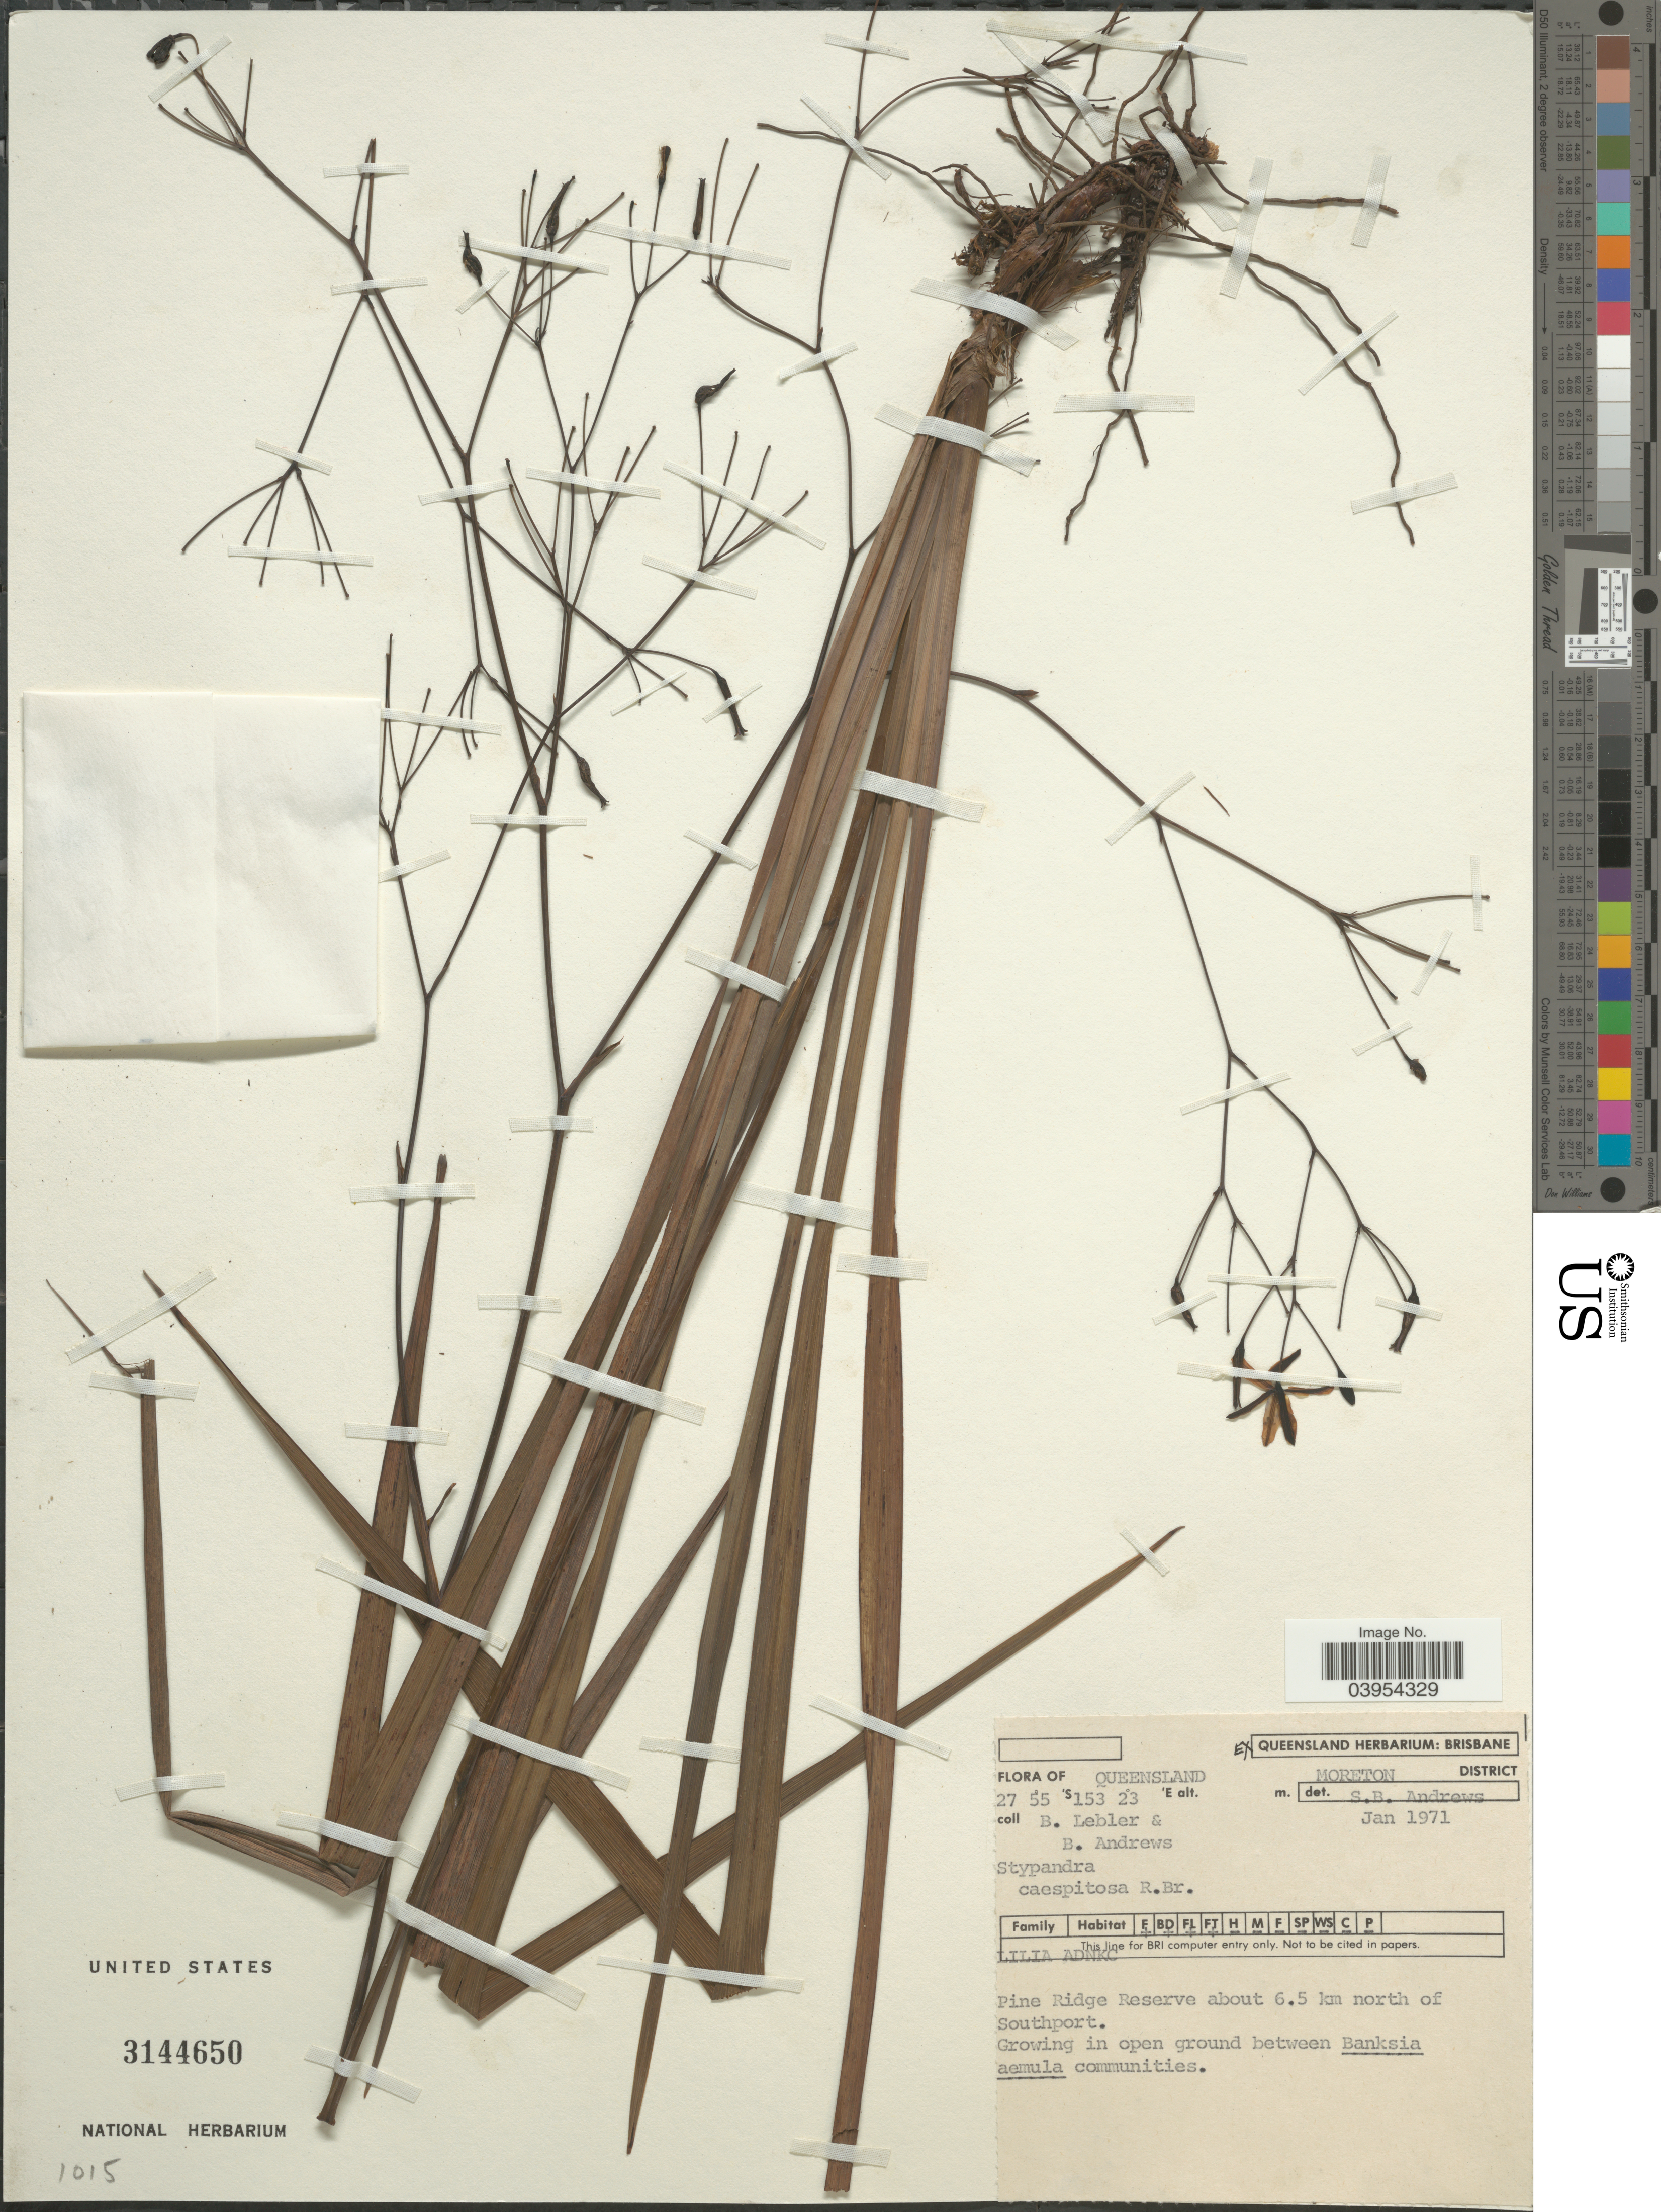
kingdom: Plantae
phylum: Tracheophyta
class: Liliopsida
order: Asparagales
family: Asphodelaceae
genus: Thelionema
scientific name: Thelionema caespitosum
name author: (R. Br.) R.J.F. Hend.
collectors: B. Lebler & B. Andrews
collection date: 1971-01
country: Australia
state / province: Queensland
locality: Moreton District. Pine Ridge Reserve about 6.5 km north of Southport.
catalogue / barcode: US 3144650